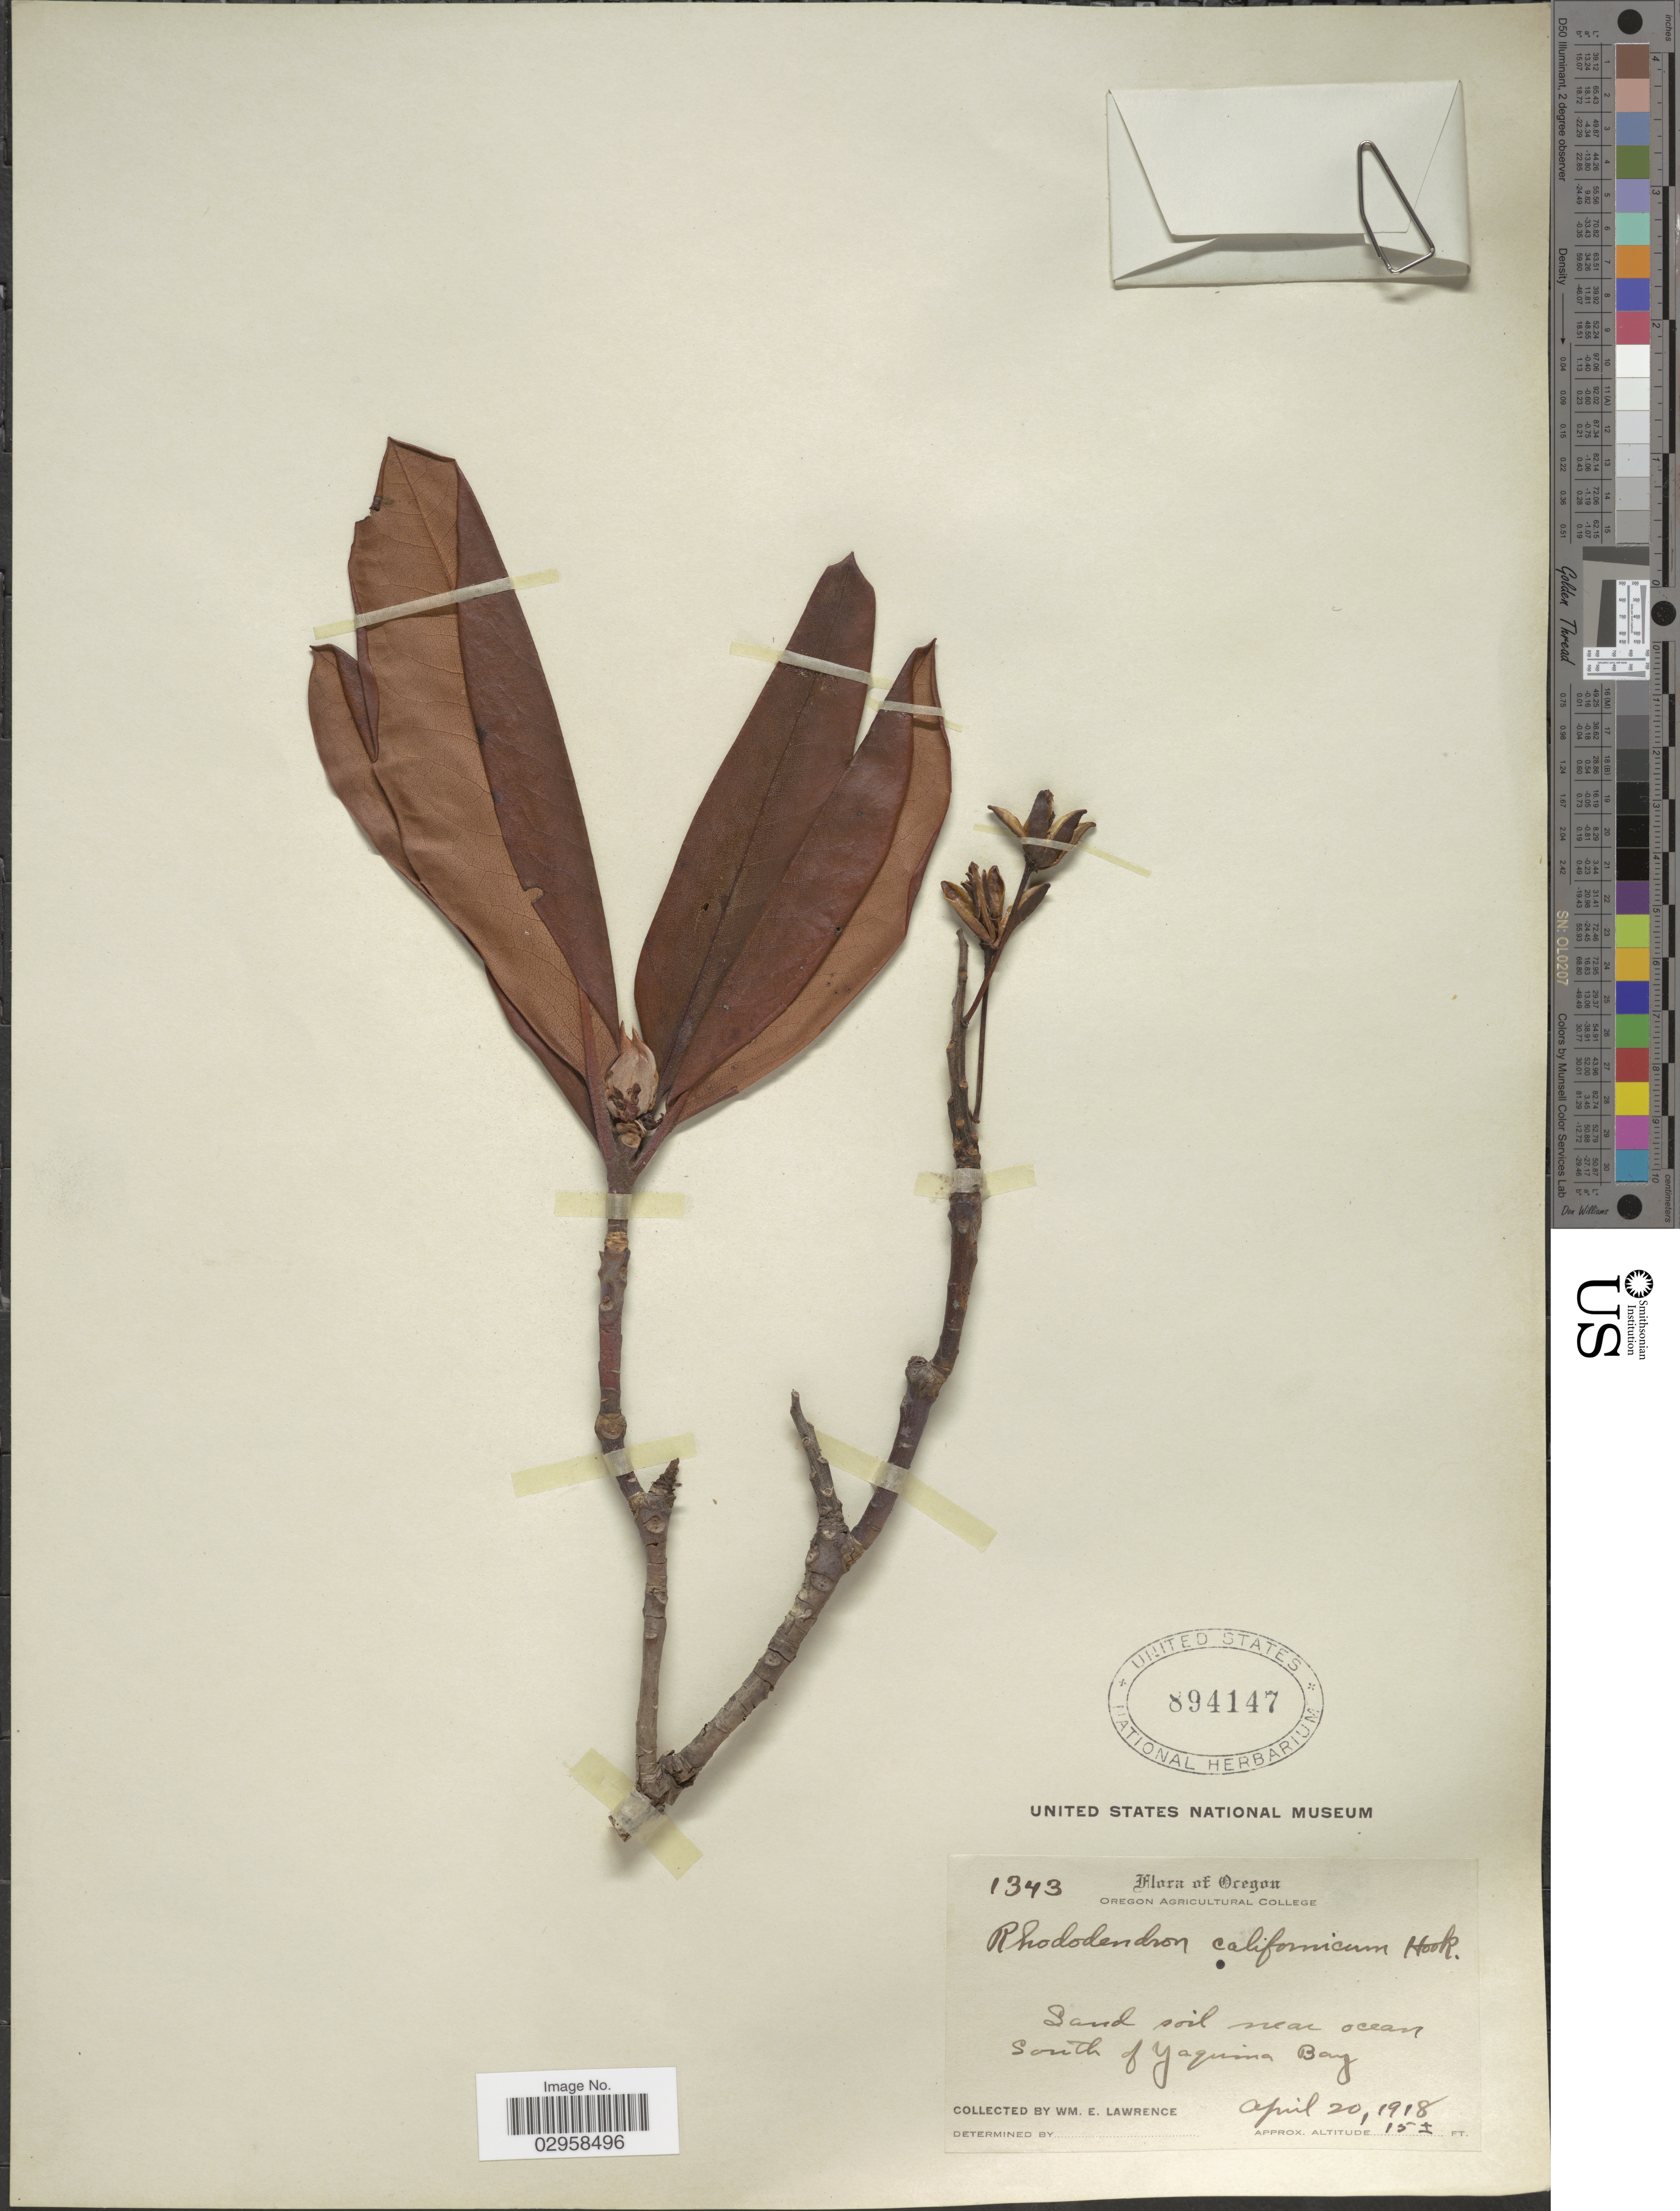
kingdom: Plantae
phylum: Tracheophyta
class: Magnoliopsida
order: Ericales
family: Ericaceae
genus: Rhododendron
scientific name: Rhododendron macrophyllum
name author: D. Don ex G. Don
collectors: W. Lawrence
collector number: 1343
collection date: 1918-04-20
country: United States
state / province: Oregon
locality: Sand soil near ocean. South of Yaquina Bay.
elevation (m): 5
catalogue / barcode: US 894147